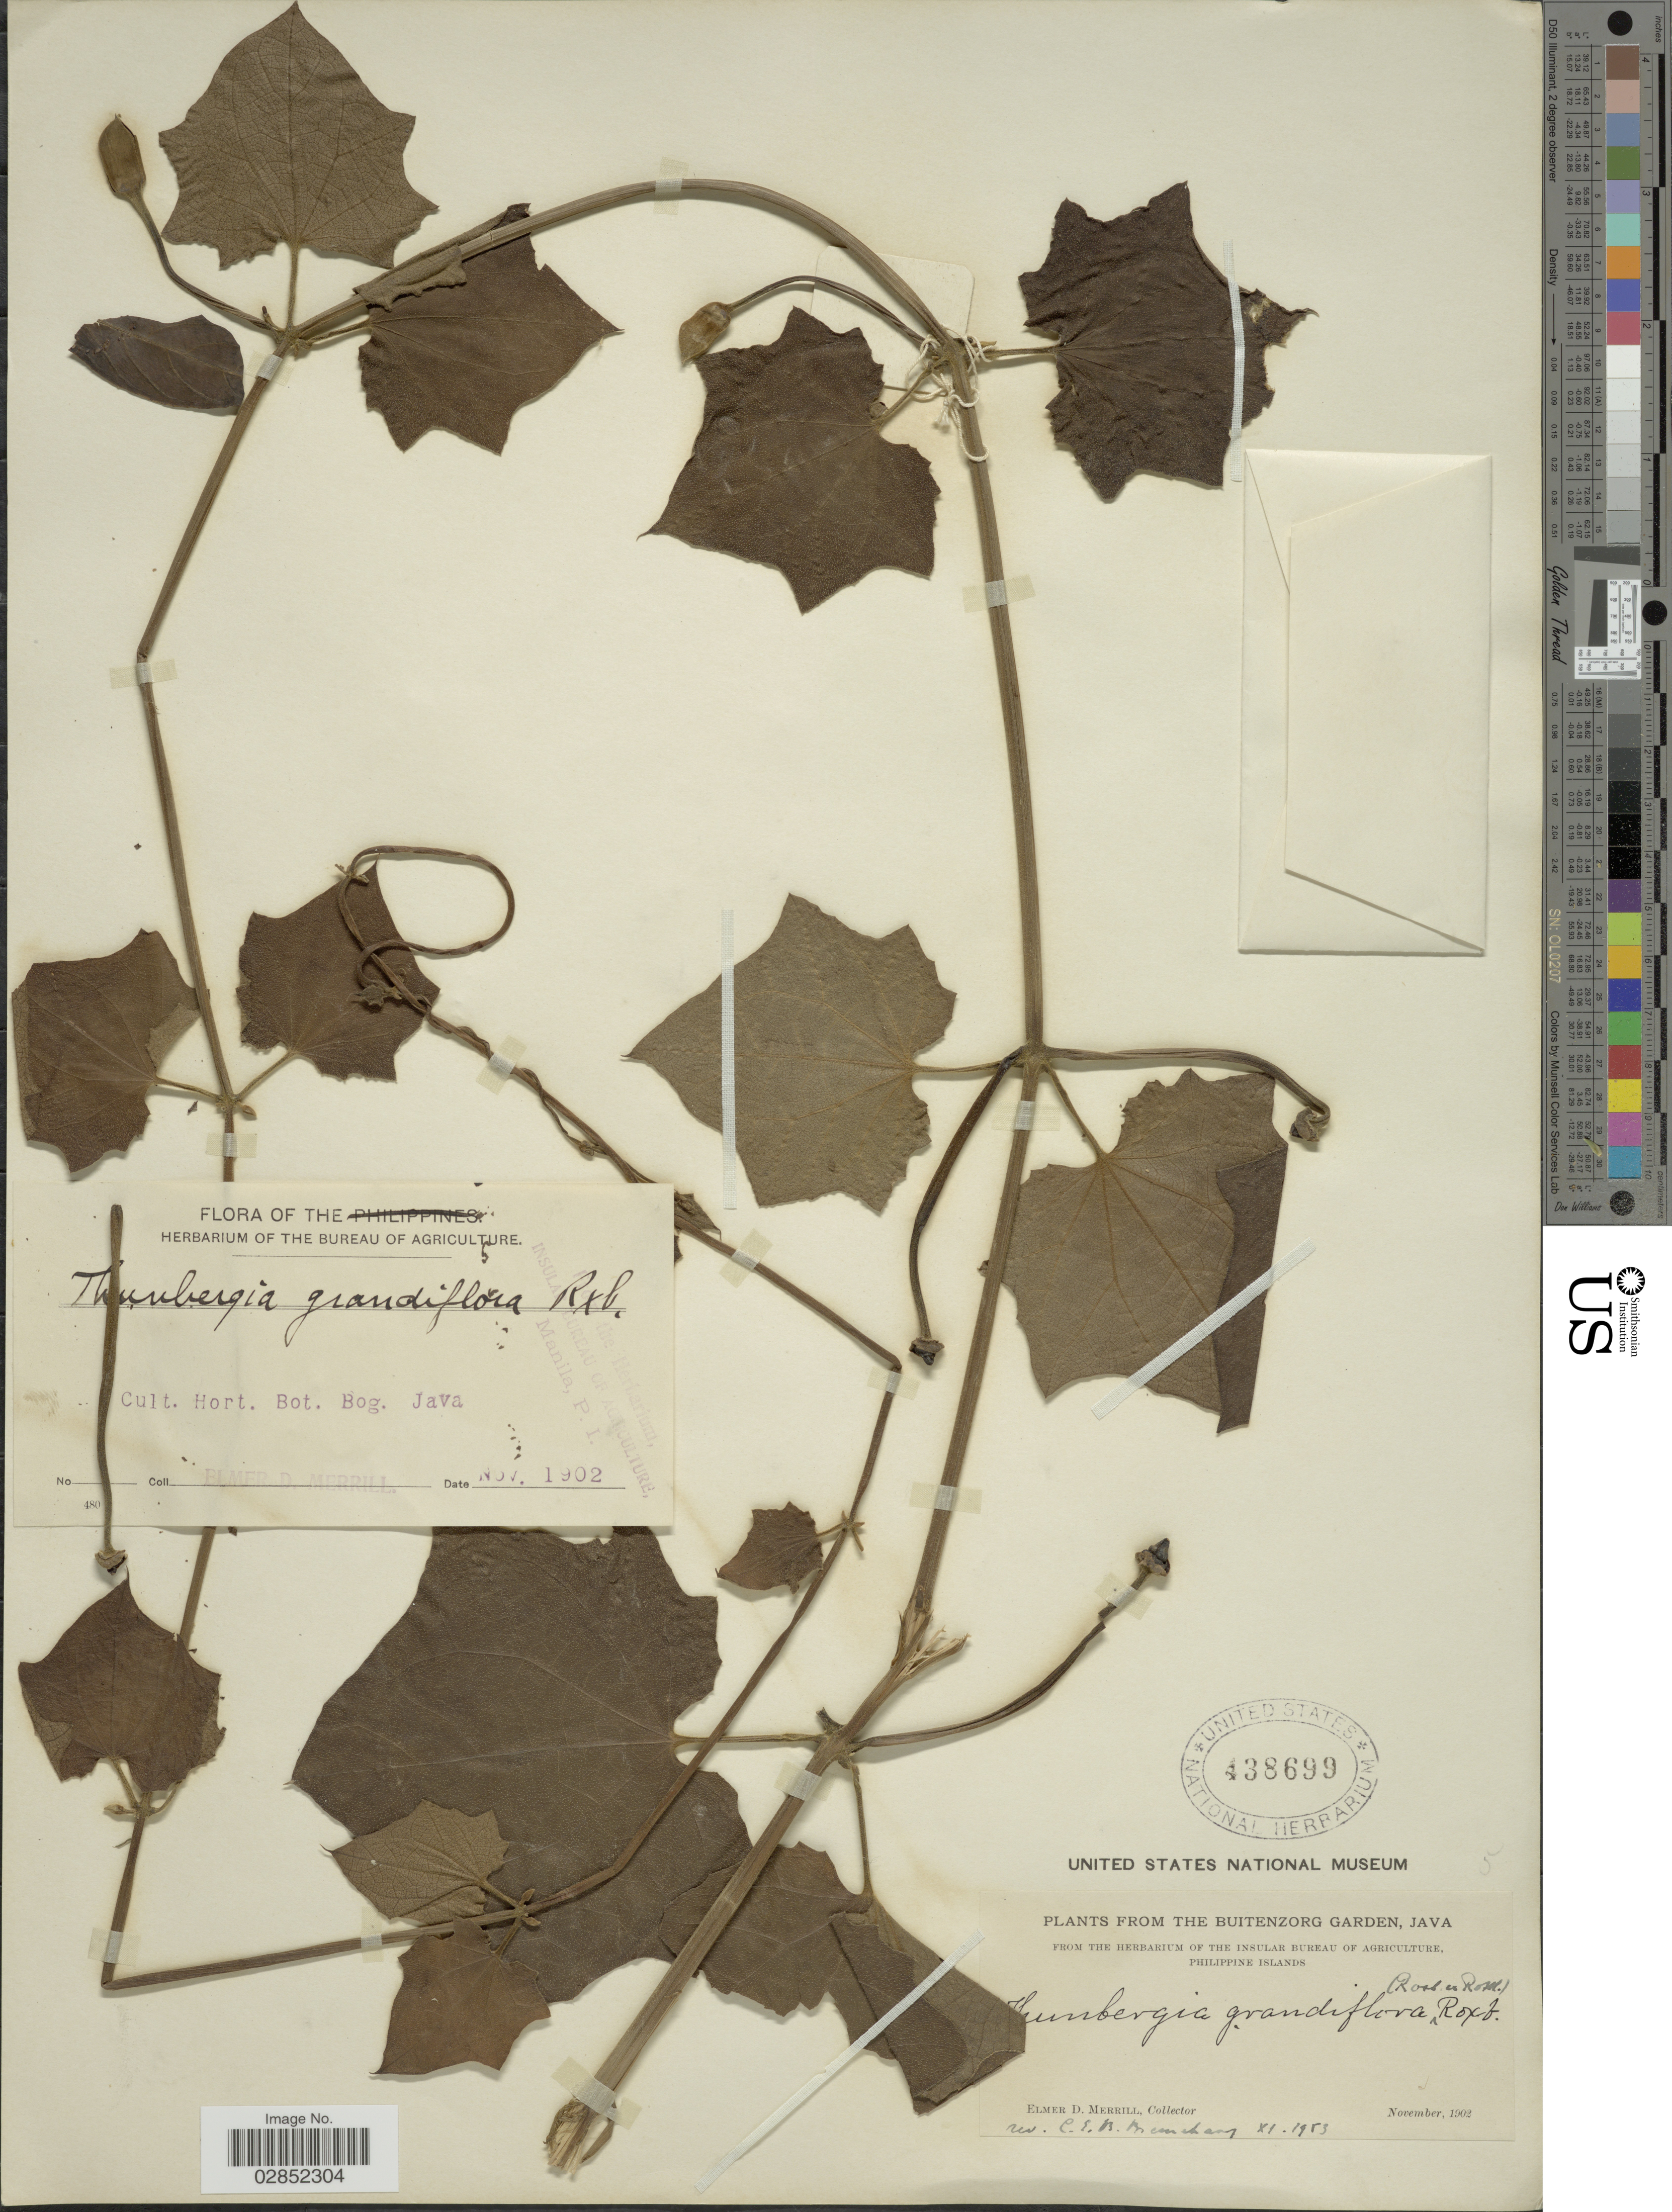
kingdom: Plantae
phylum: Tracheophyta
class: Magnoliopsida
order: Lamiales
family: Acanthaceae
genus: Thunbergia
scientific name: Thunbergia grandiflora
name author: Roxb.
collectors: E. D. Merrill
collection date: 1902-11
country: Indonesia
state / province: Java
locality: Hort. Bot. Bog. Java. The Buitenzorg Garden.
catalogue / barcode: US 438699